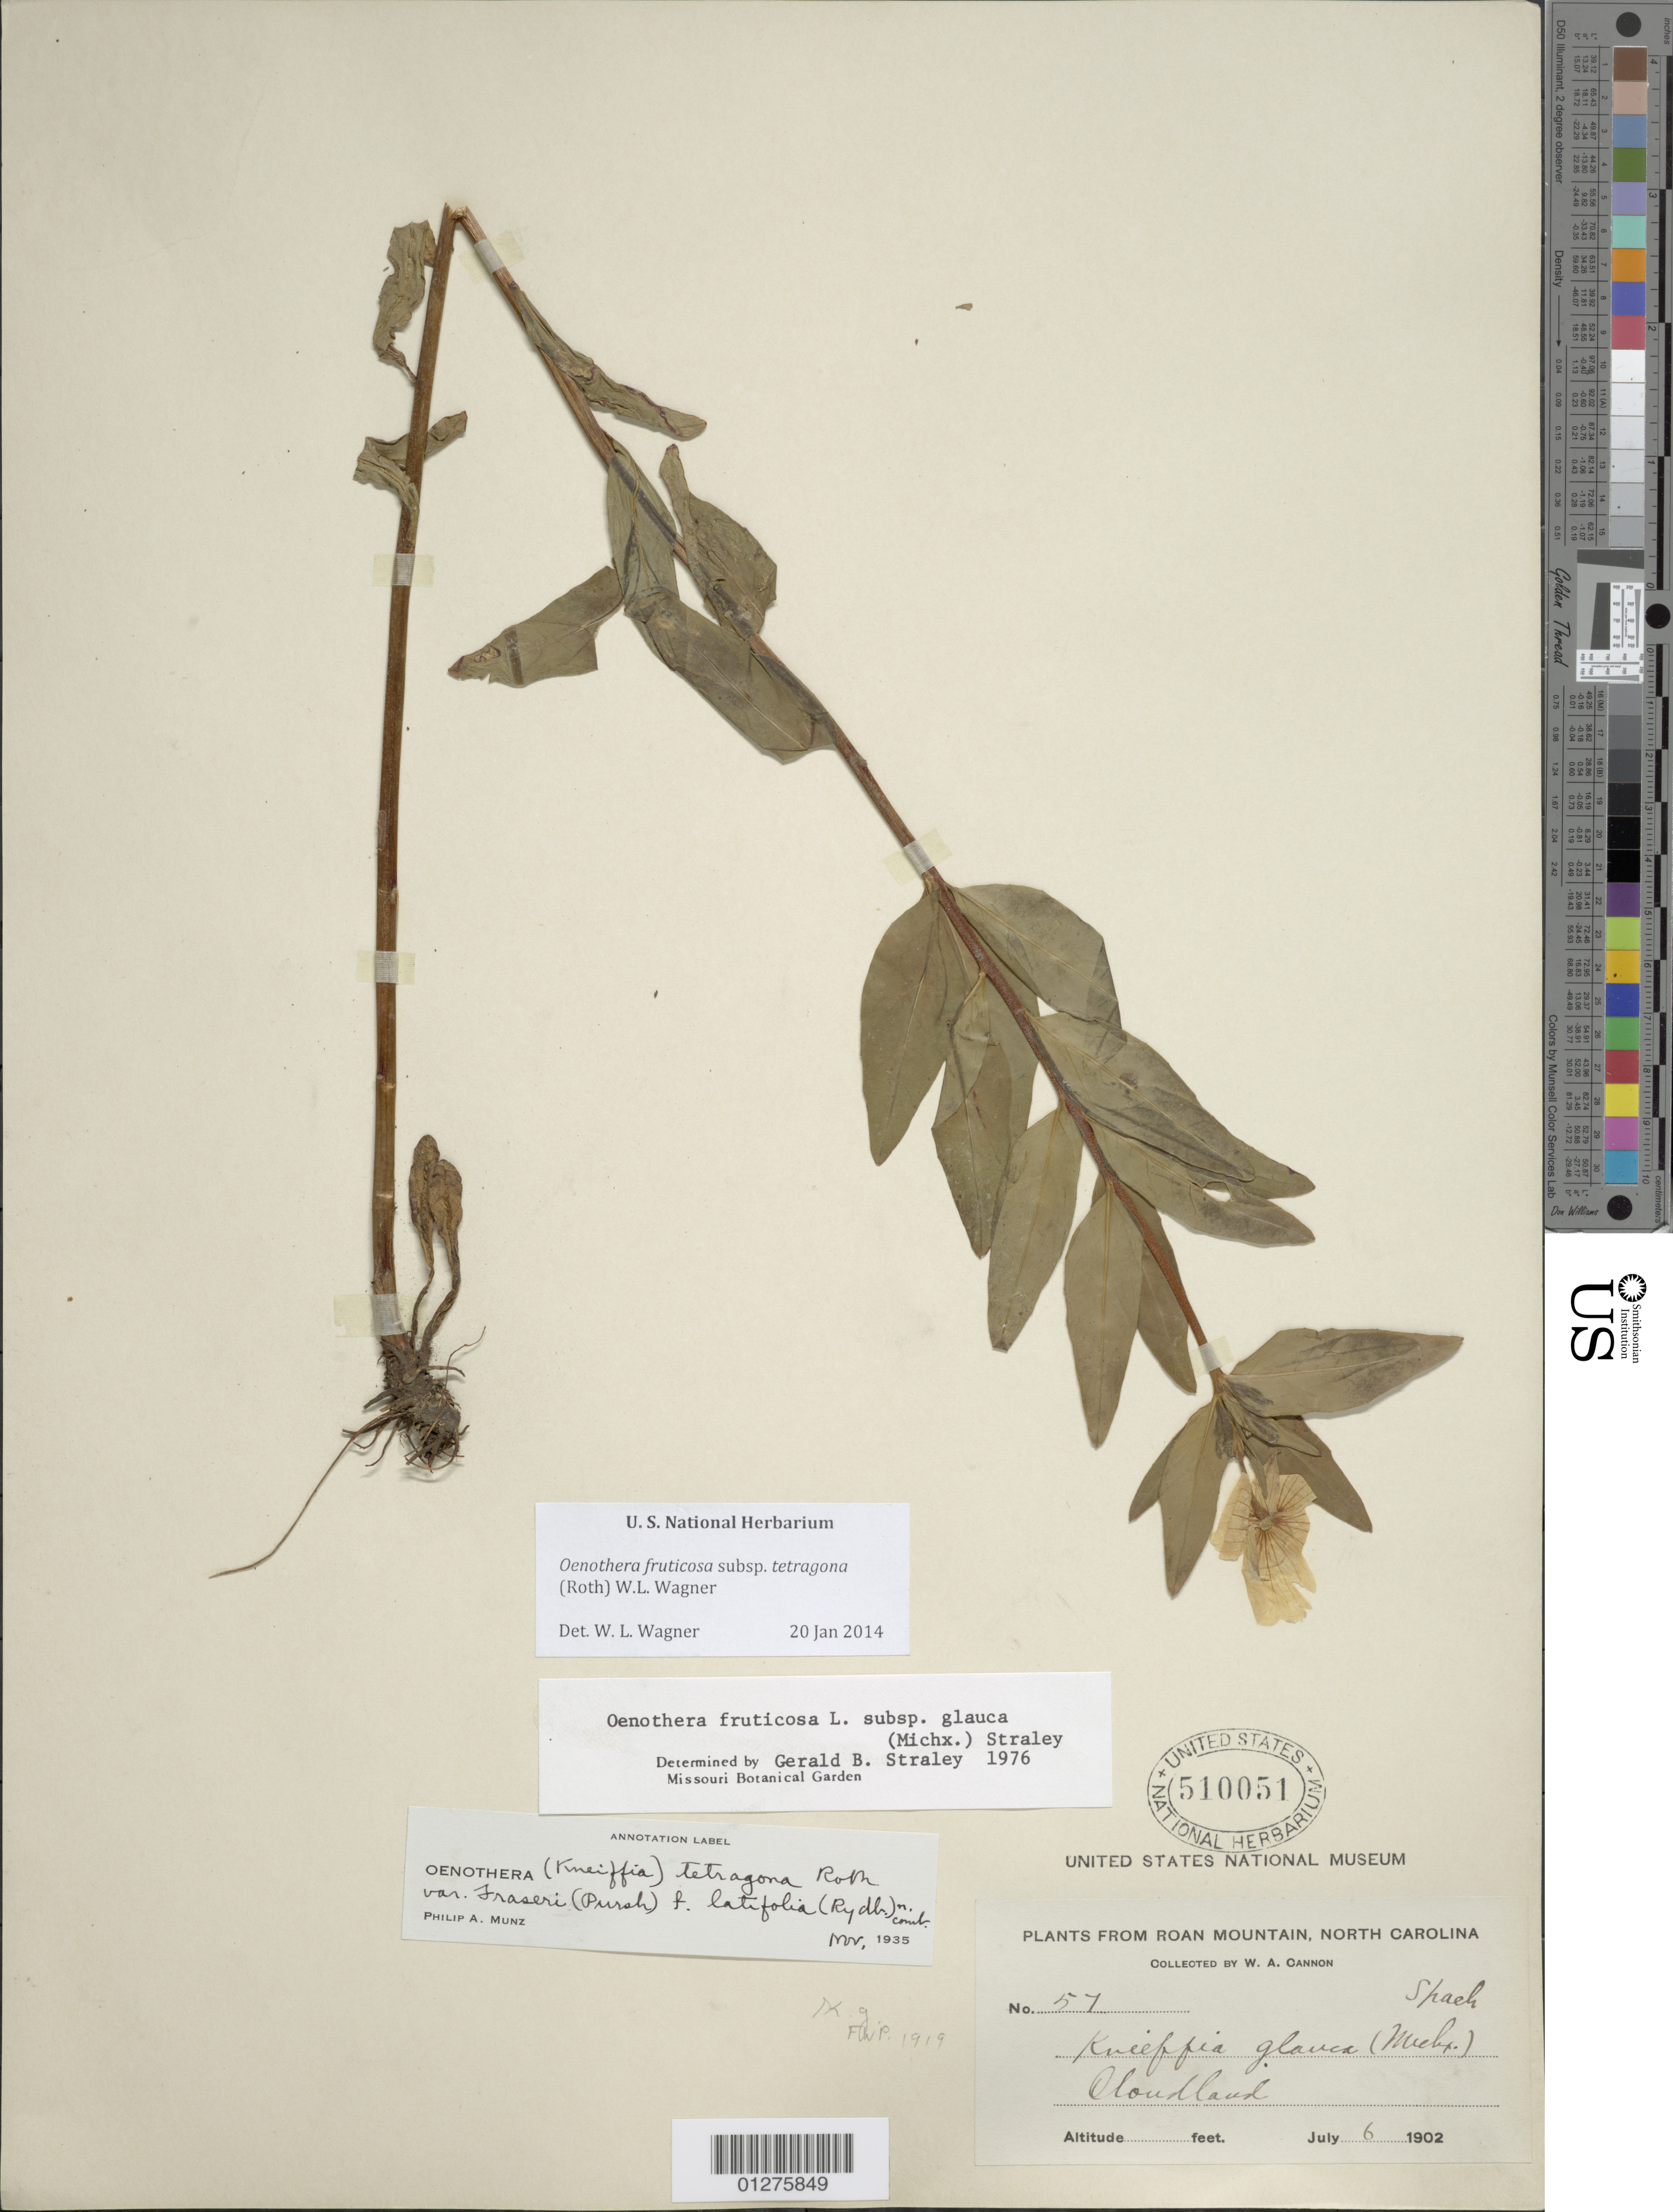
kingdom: Plantae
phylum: Tracheophyta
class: Magnoliopsida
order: Myrtales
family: Onagraceae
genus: Oenothera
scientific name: Oenothera fruticosa subsp. tetragona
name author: (Roth) W.L. Wagner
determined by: Wagner, W. L., (BOT), Smithsonian Institution - National Museum of Natural History (UNITED STATES)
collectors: W. Cannon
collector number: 57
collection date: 1902-07-06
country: United States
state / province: North Carolina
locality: Roan Mountain.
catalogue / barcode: US 510051